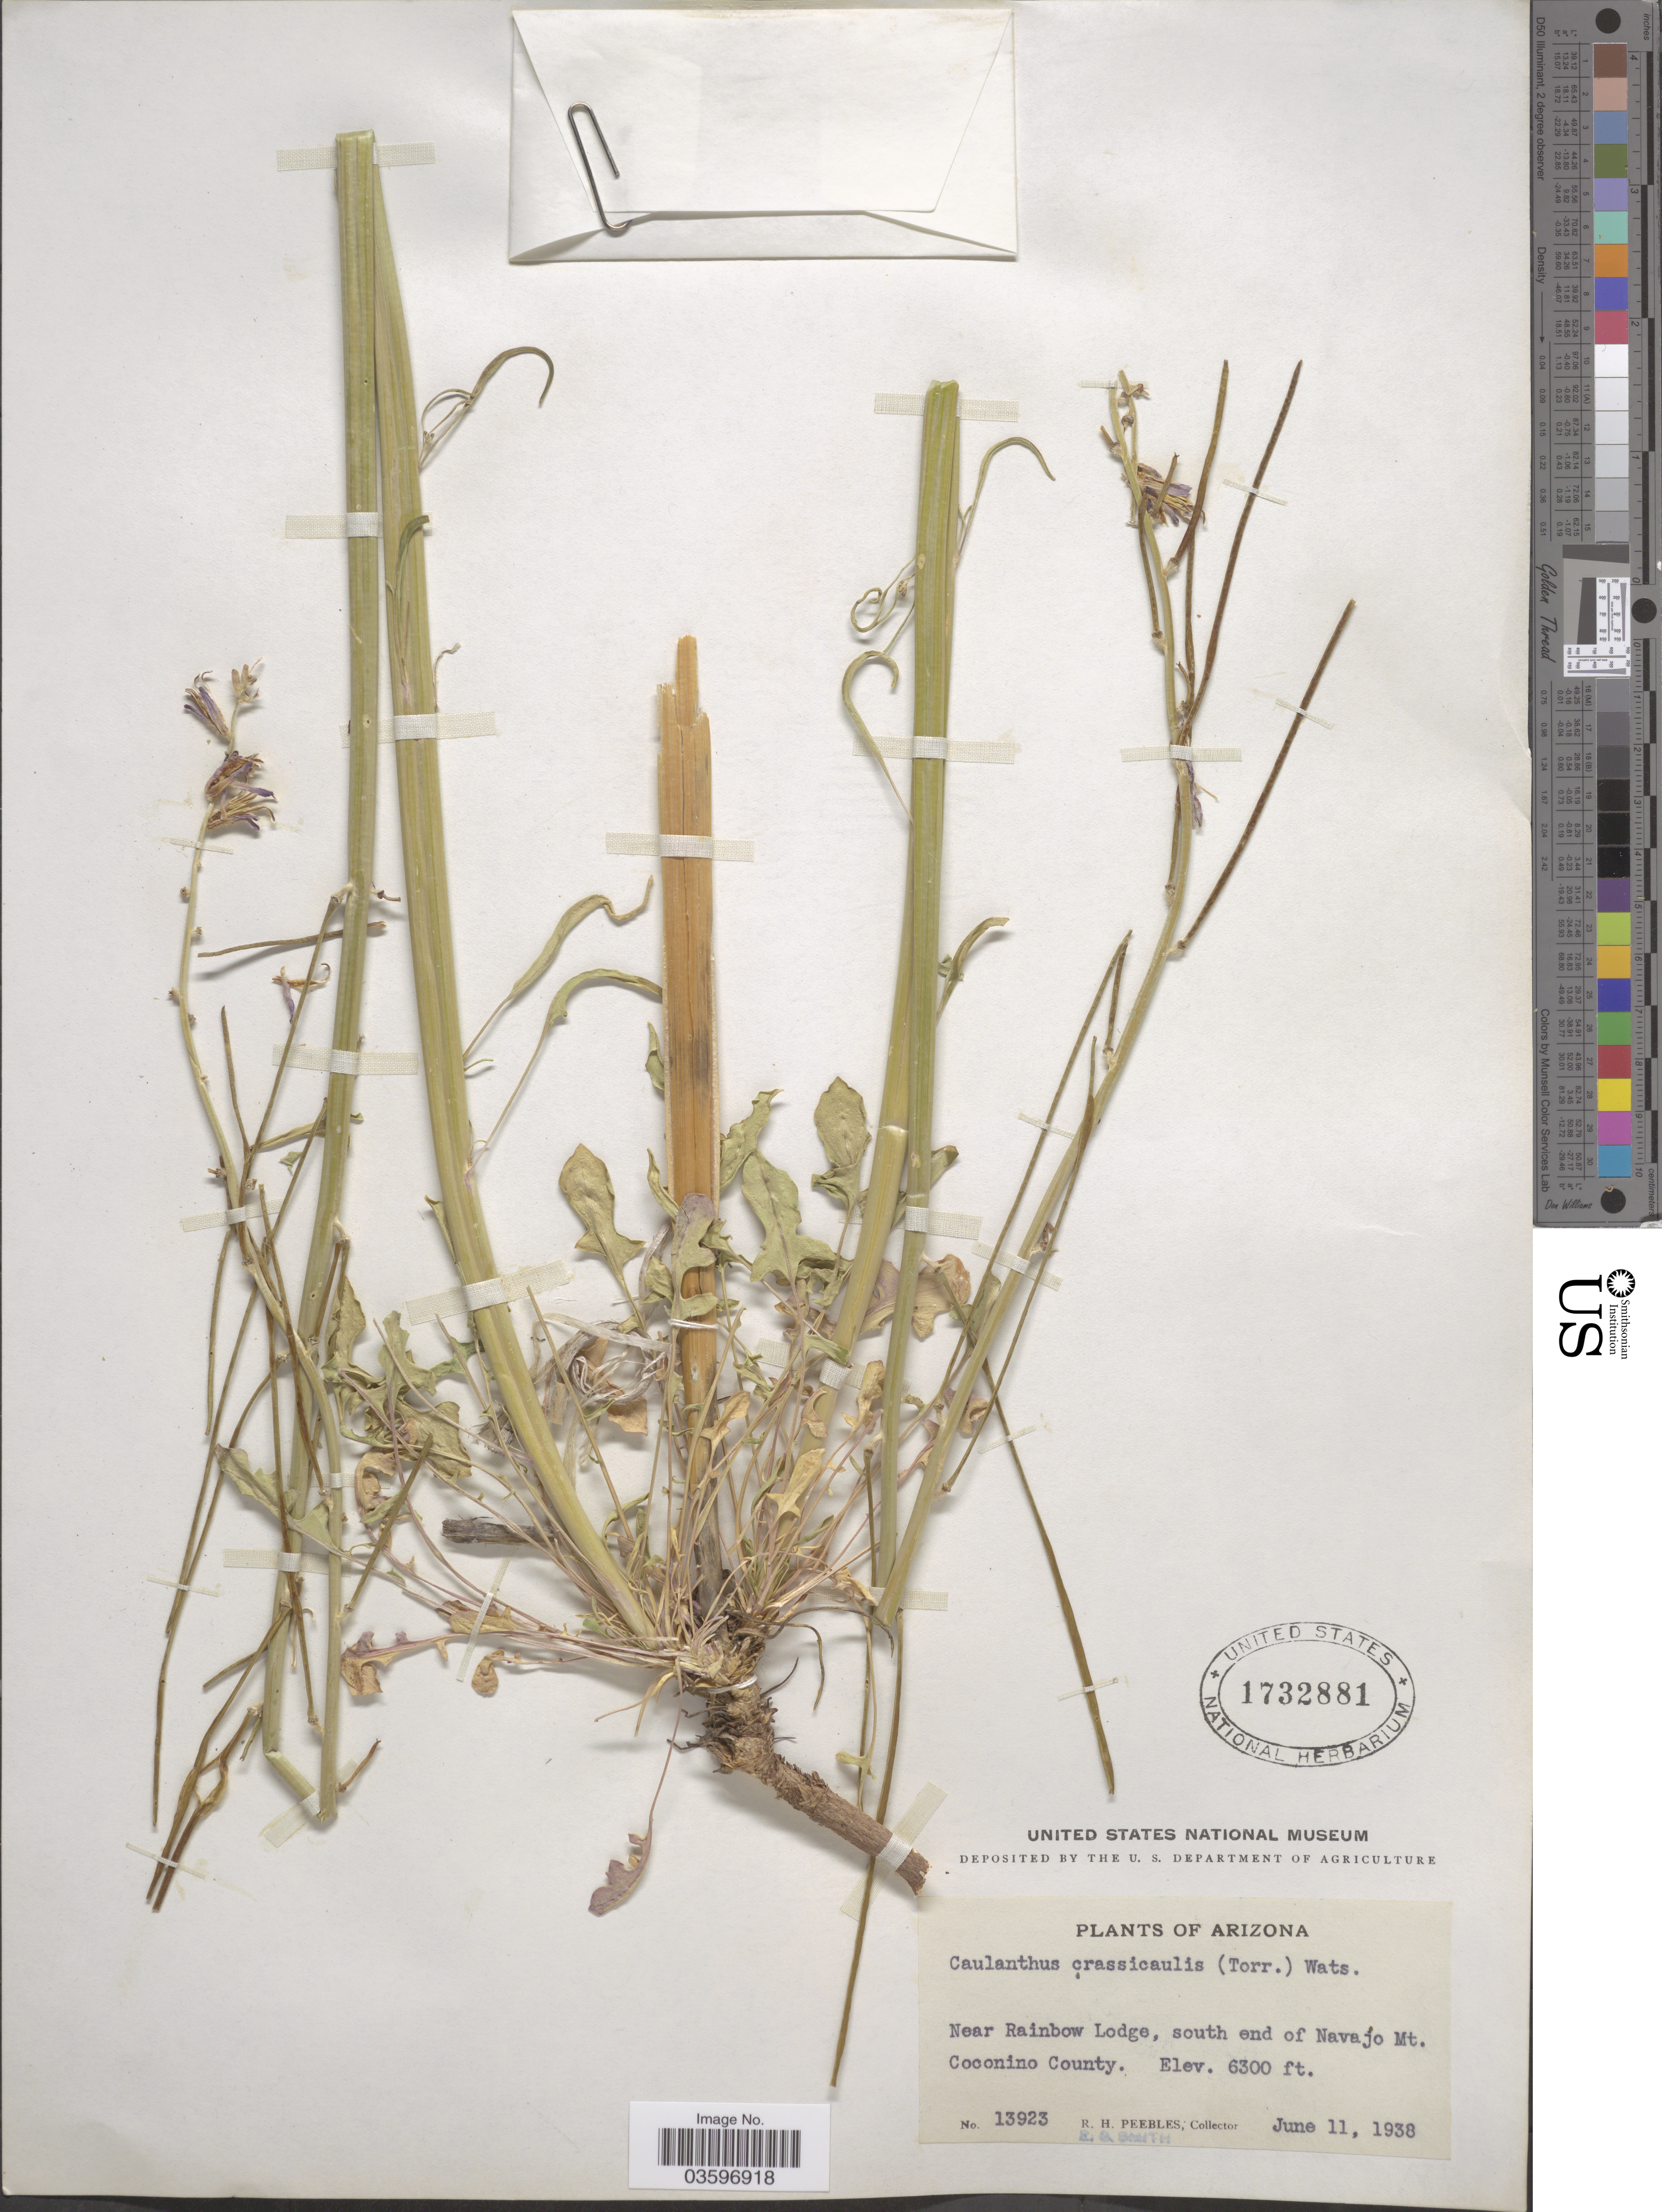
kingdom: Plantae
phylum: Tracheophyta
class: Magnoliopsida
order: Brassicales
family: Brassicaceae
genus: Caulanthus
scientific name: Caulanthus crassicaulis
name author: S. Watson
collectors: R. H. Peebles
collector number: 13923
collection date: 1938-06-11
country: United States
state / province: Arizona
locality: Near Rainbow Lodge, south end of Navajo Mt. Coconino County.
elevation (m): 1920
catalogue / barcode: US 1732881